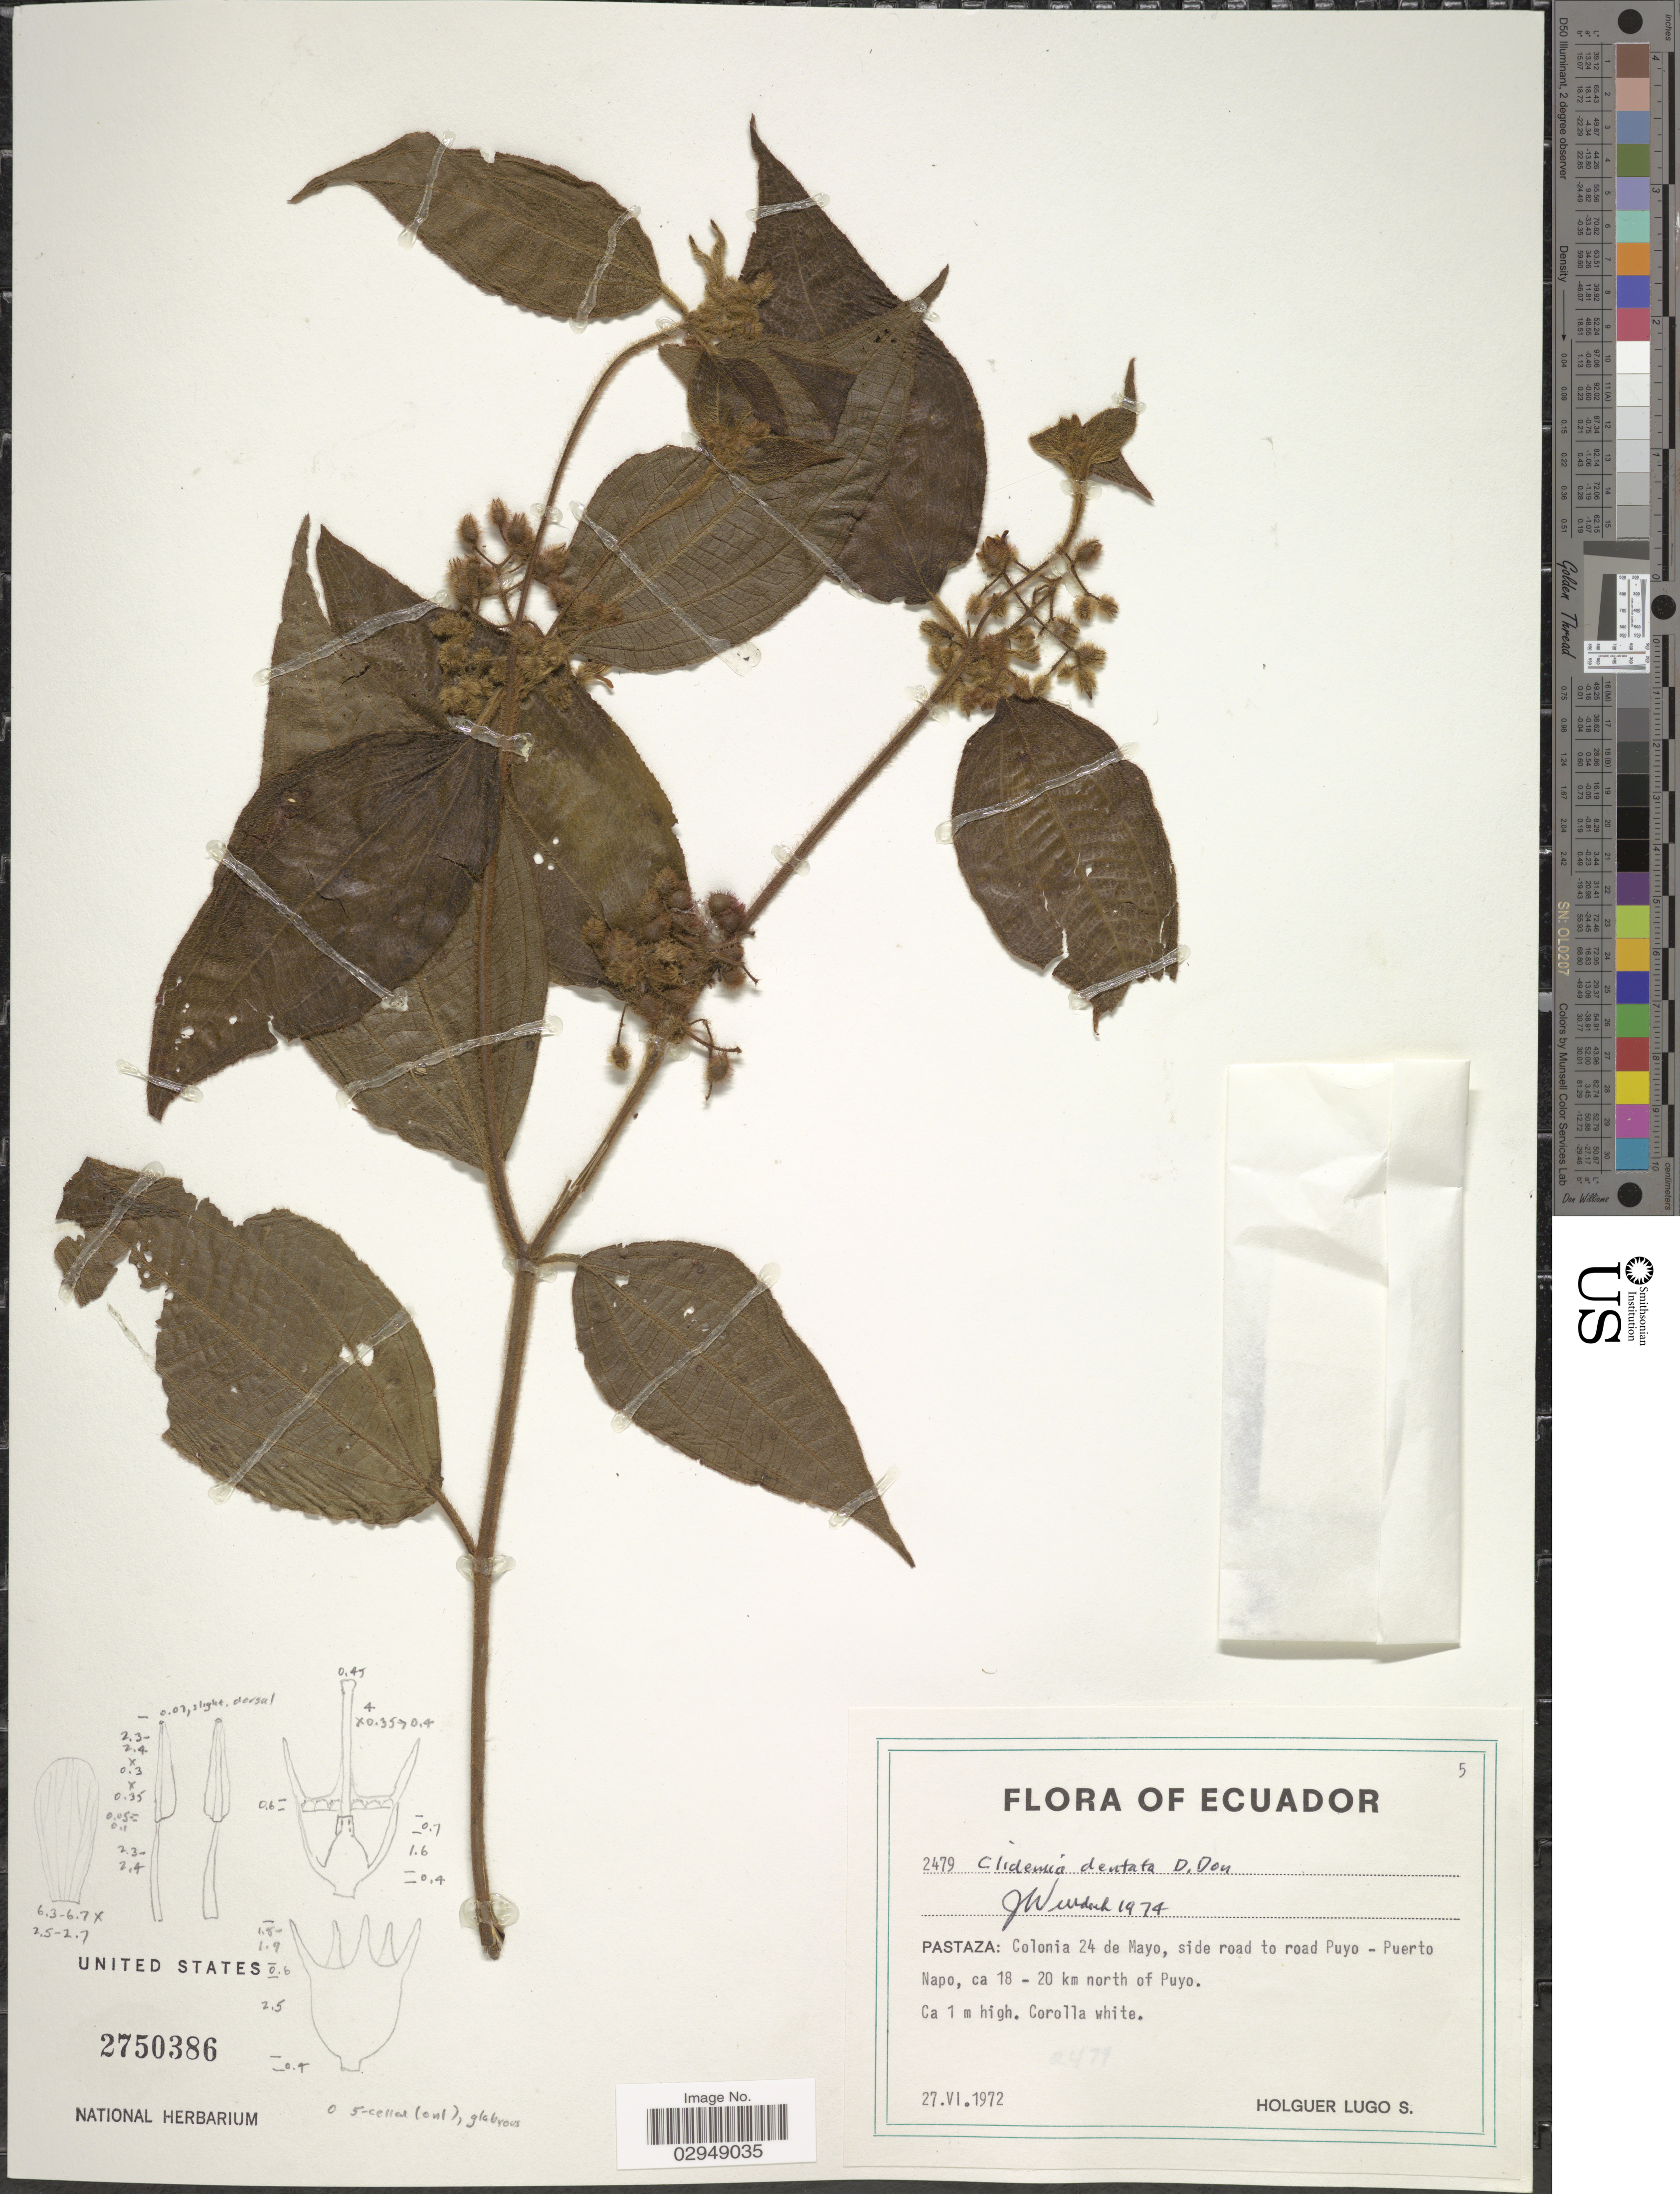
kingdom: Plantae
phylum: Tracheophyta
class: Magnoliopsida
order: Myrtales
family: Melastomataceae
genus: Clidemia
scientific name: Clidemia dentata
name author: D. Don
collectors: H. Lugo S.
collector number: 2479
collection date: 1972-06-27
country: Ecuador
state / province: Pastaza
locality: Colonia 24 de Mayo, side road to road Puyo - Puerto Napo, ca 18-20 km north of Puyo.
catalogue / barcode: US 2750386